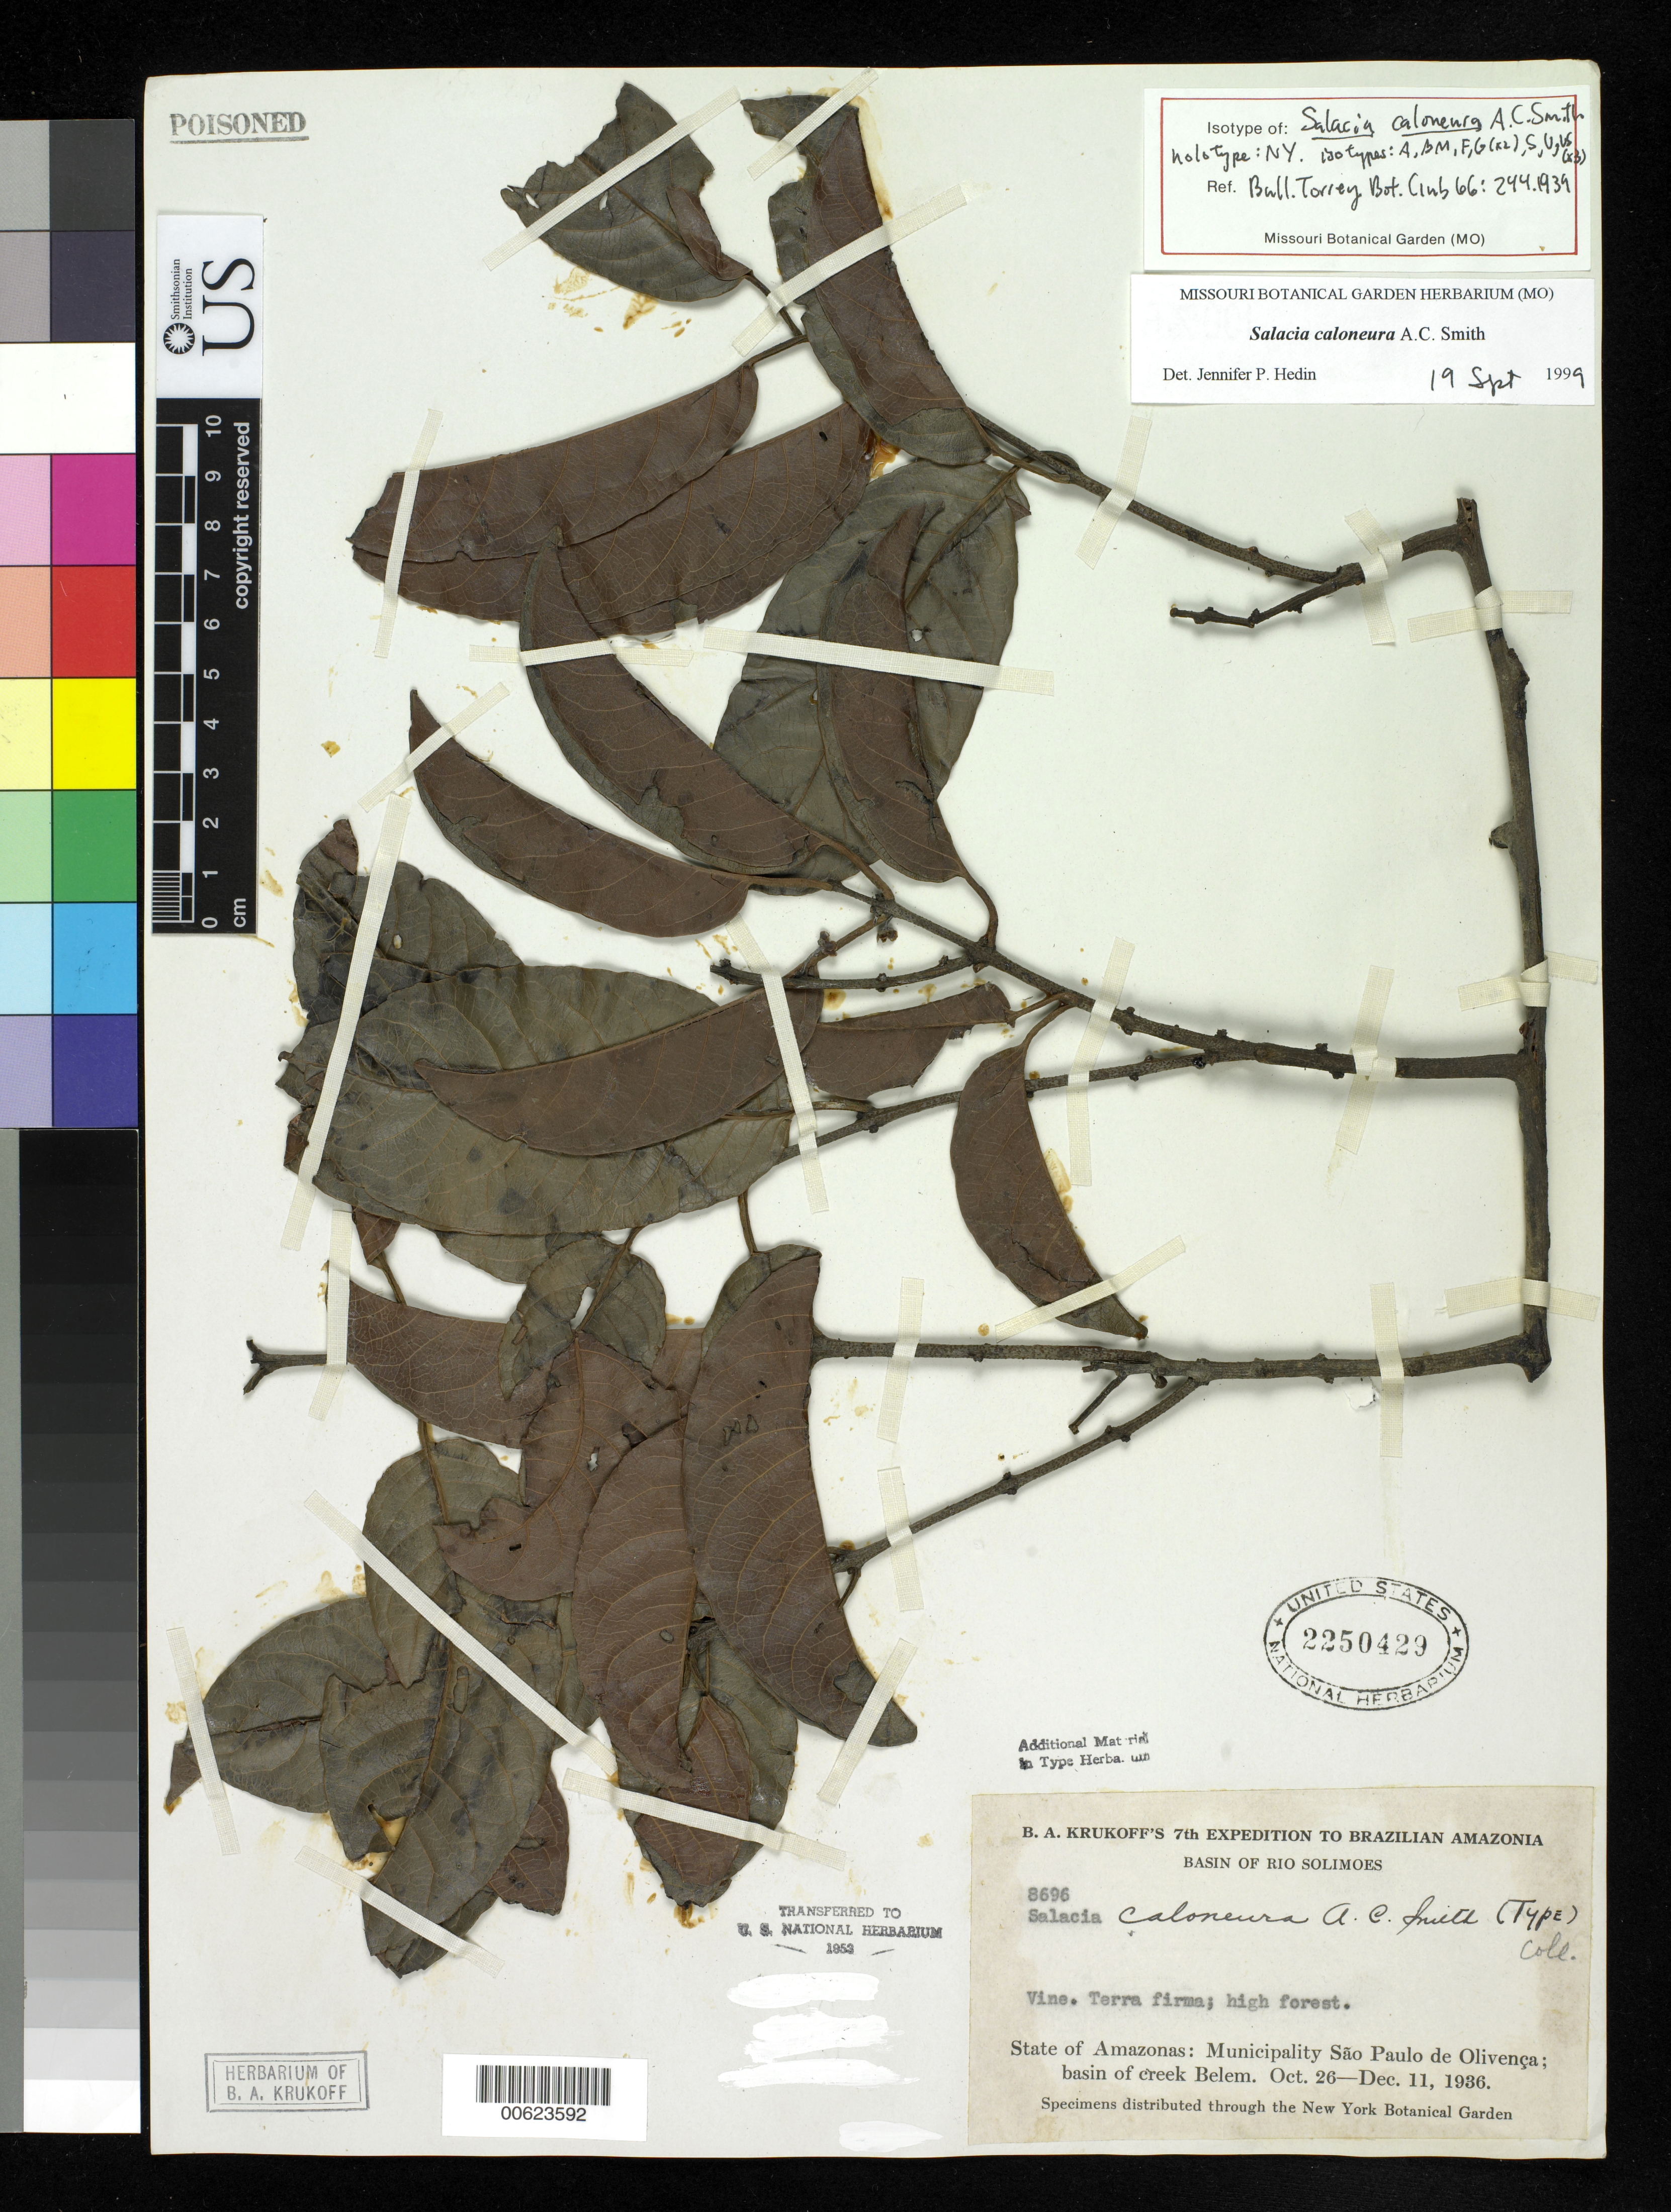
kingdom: Plantae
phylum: Tracheophyta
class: Magnoliopsida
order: Celastrales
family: Celastraceae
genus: Salacia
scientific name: Salacia caloneura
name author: A.C. Sm.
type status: Isotype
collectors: B. A. Krukoff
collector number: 8696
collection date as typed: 26 Oct 1936 to 11 Dec 1936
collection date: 1936-10-26/1936-12-11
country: Brazil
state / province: Amazonas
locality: São Paolo de Olvença. Basin of creek Belem.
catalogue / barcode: US 2250429